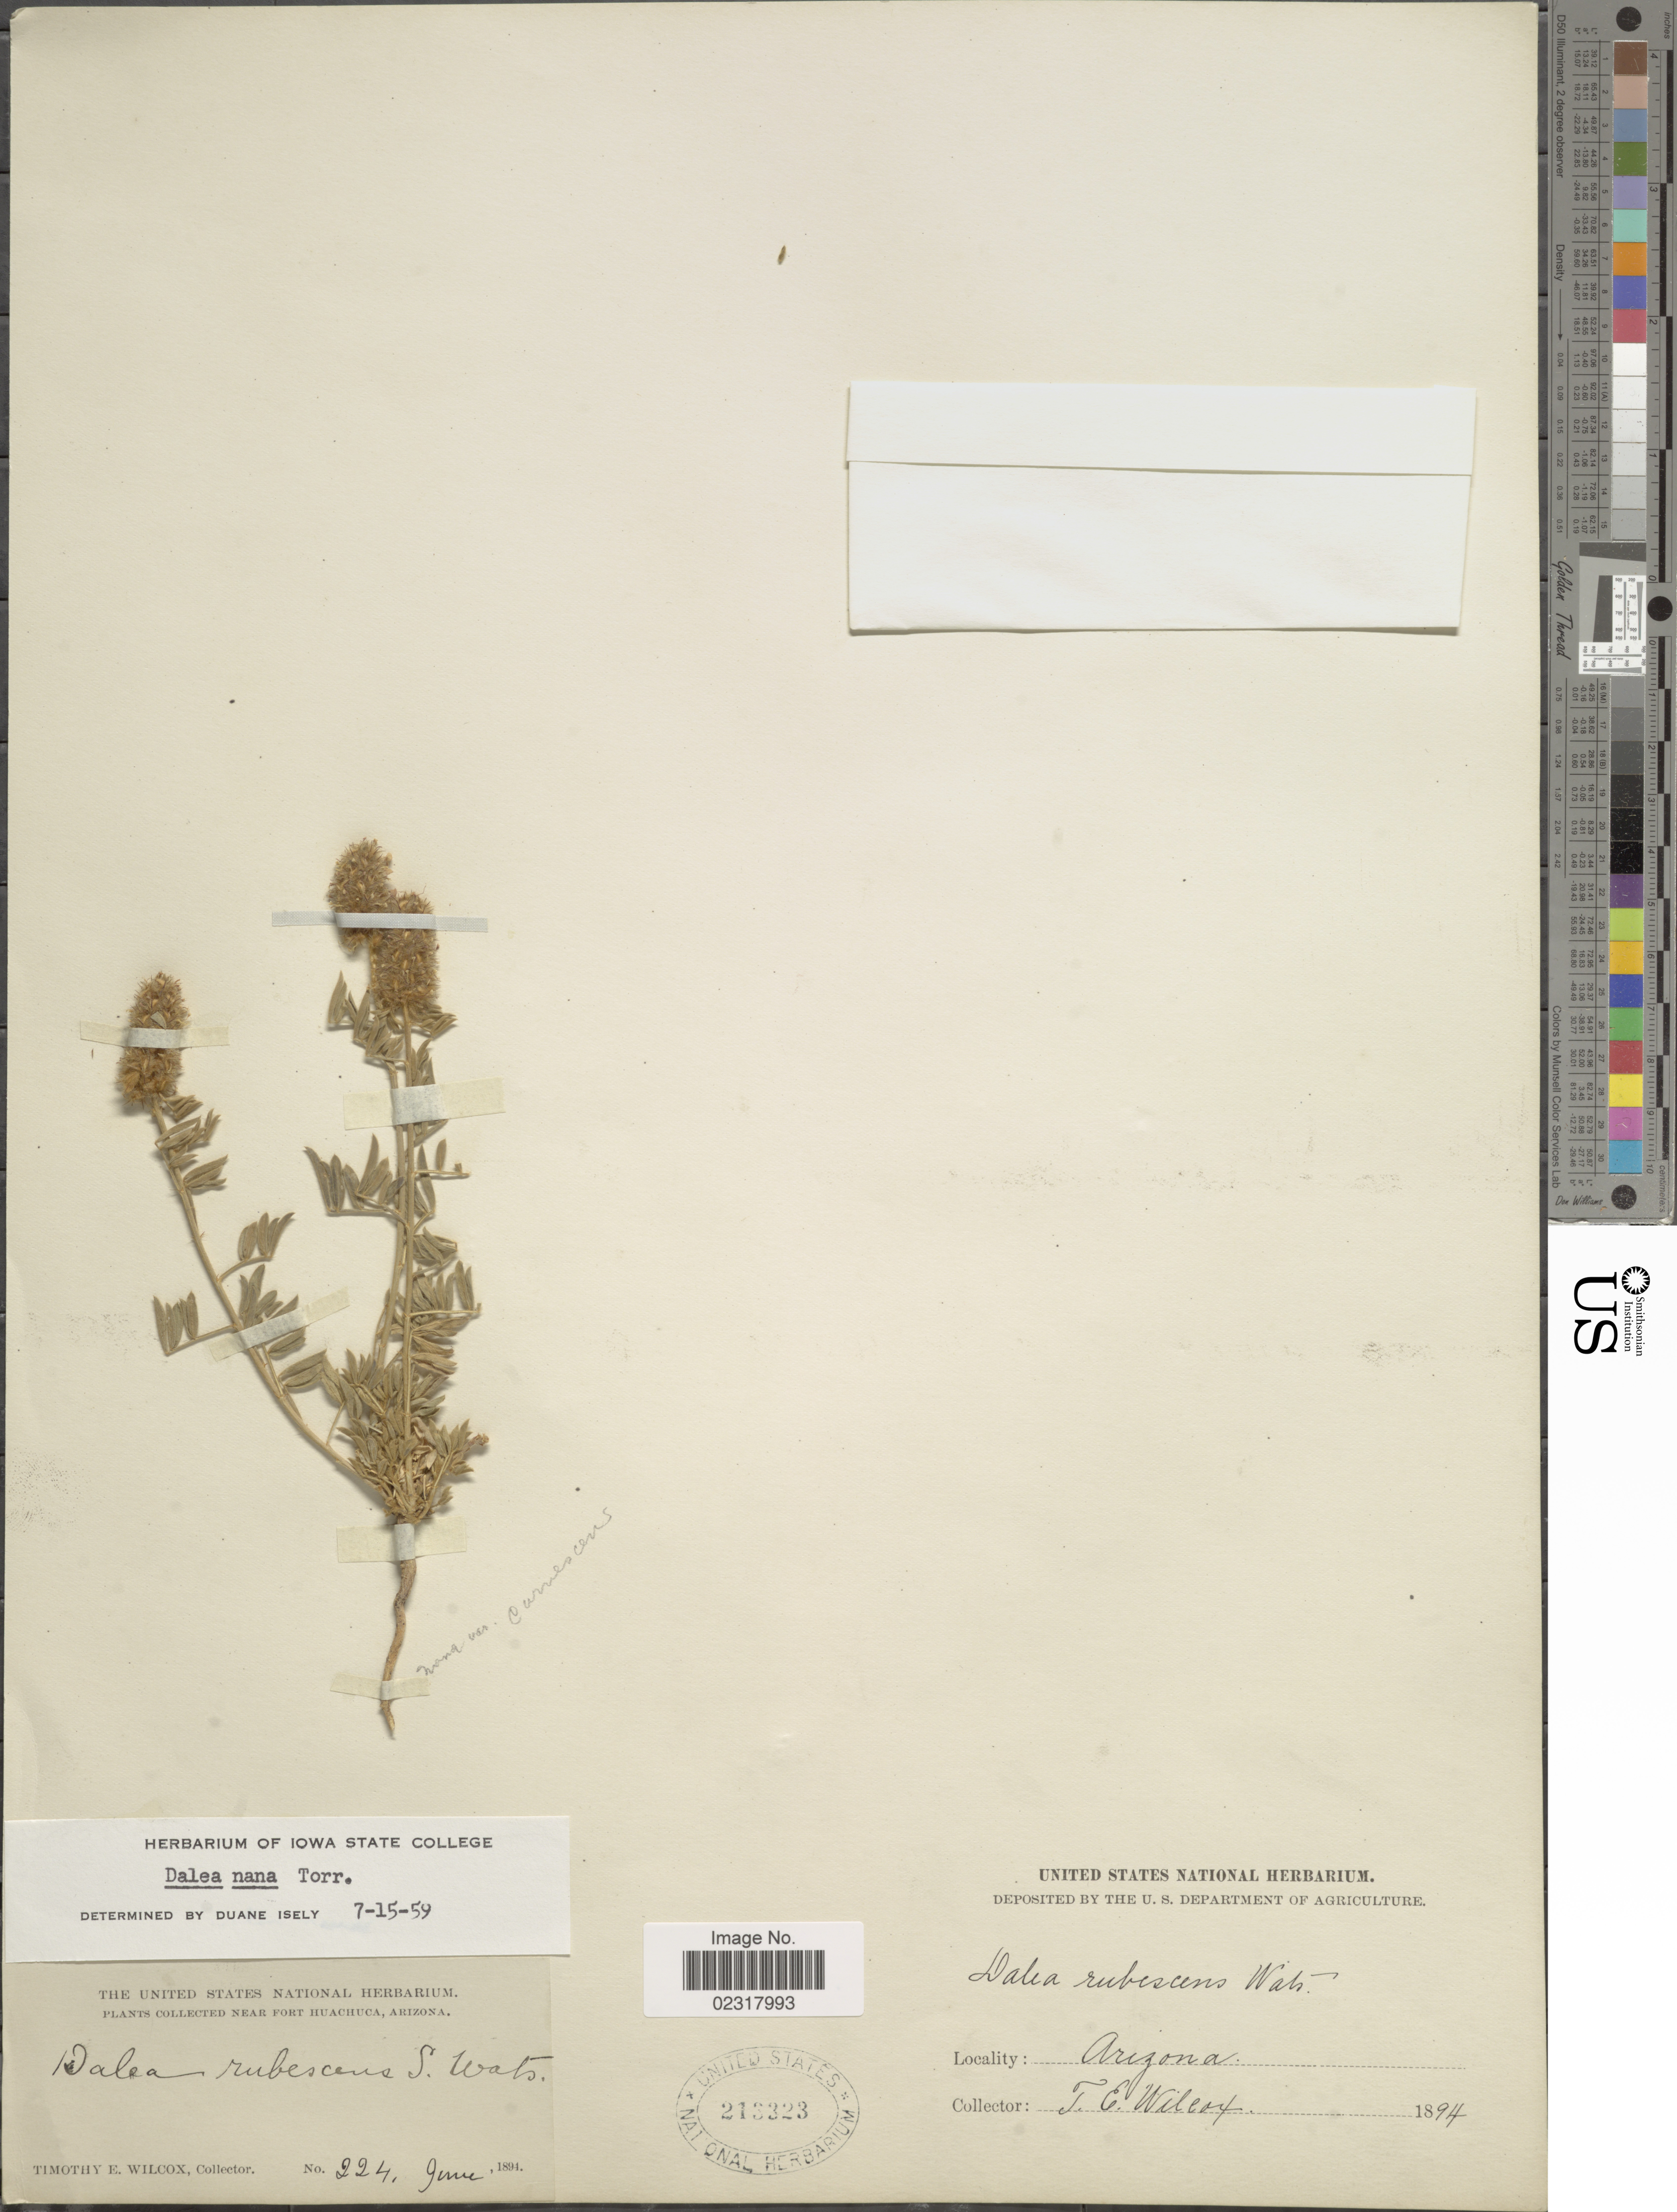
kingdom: Plantae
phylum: Tracheophyta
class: Magnoliopsida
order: Fabales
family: Fabaceae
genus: Dalea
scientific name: Dalea nana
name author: Torr. & A. Gray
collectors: T. E. Wilcox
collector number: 224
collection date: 1894-06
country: United States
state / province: Arizona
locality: Near Fort Huachuca.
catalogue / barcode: US 213323